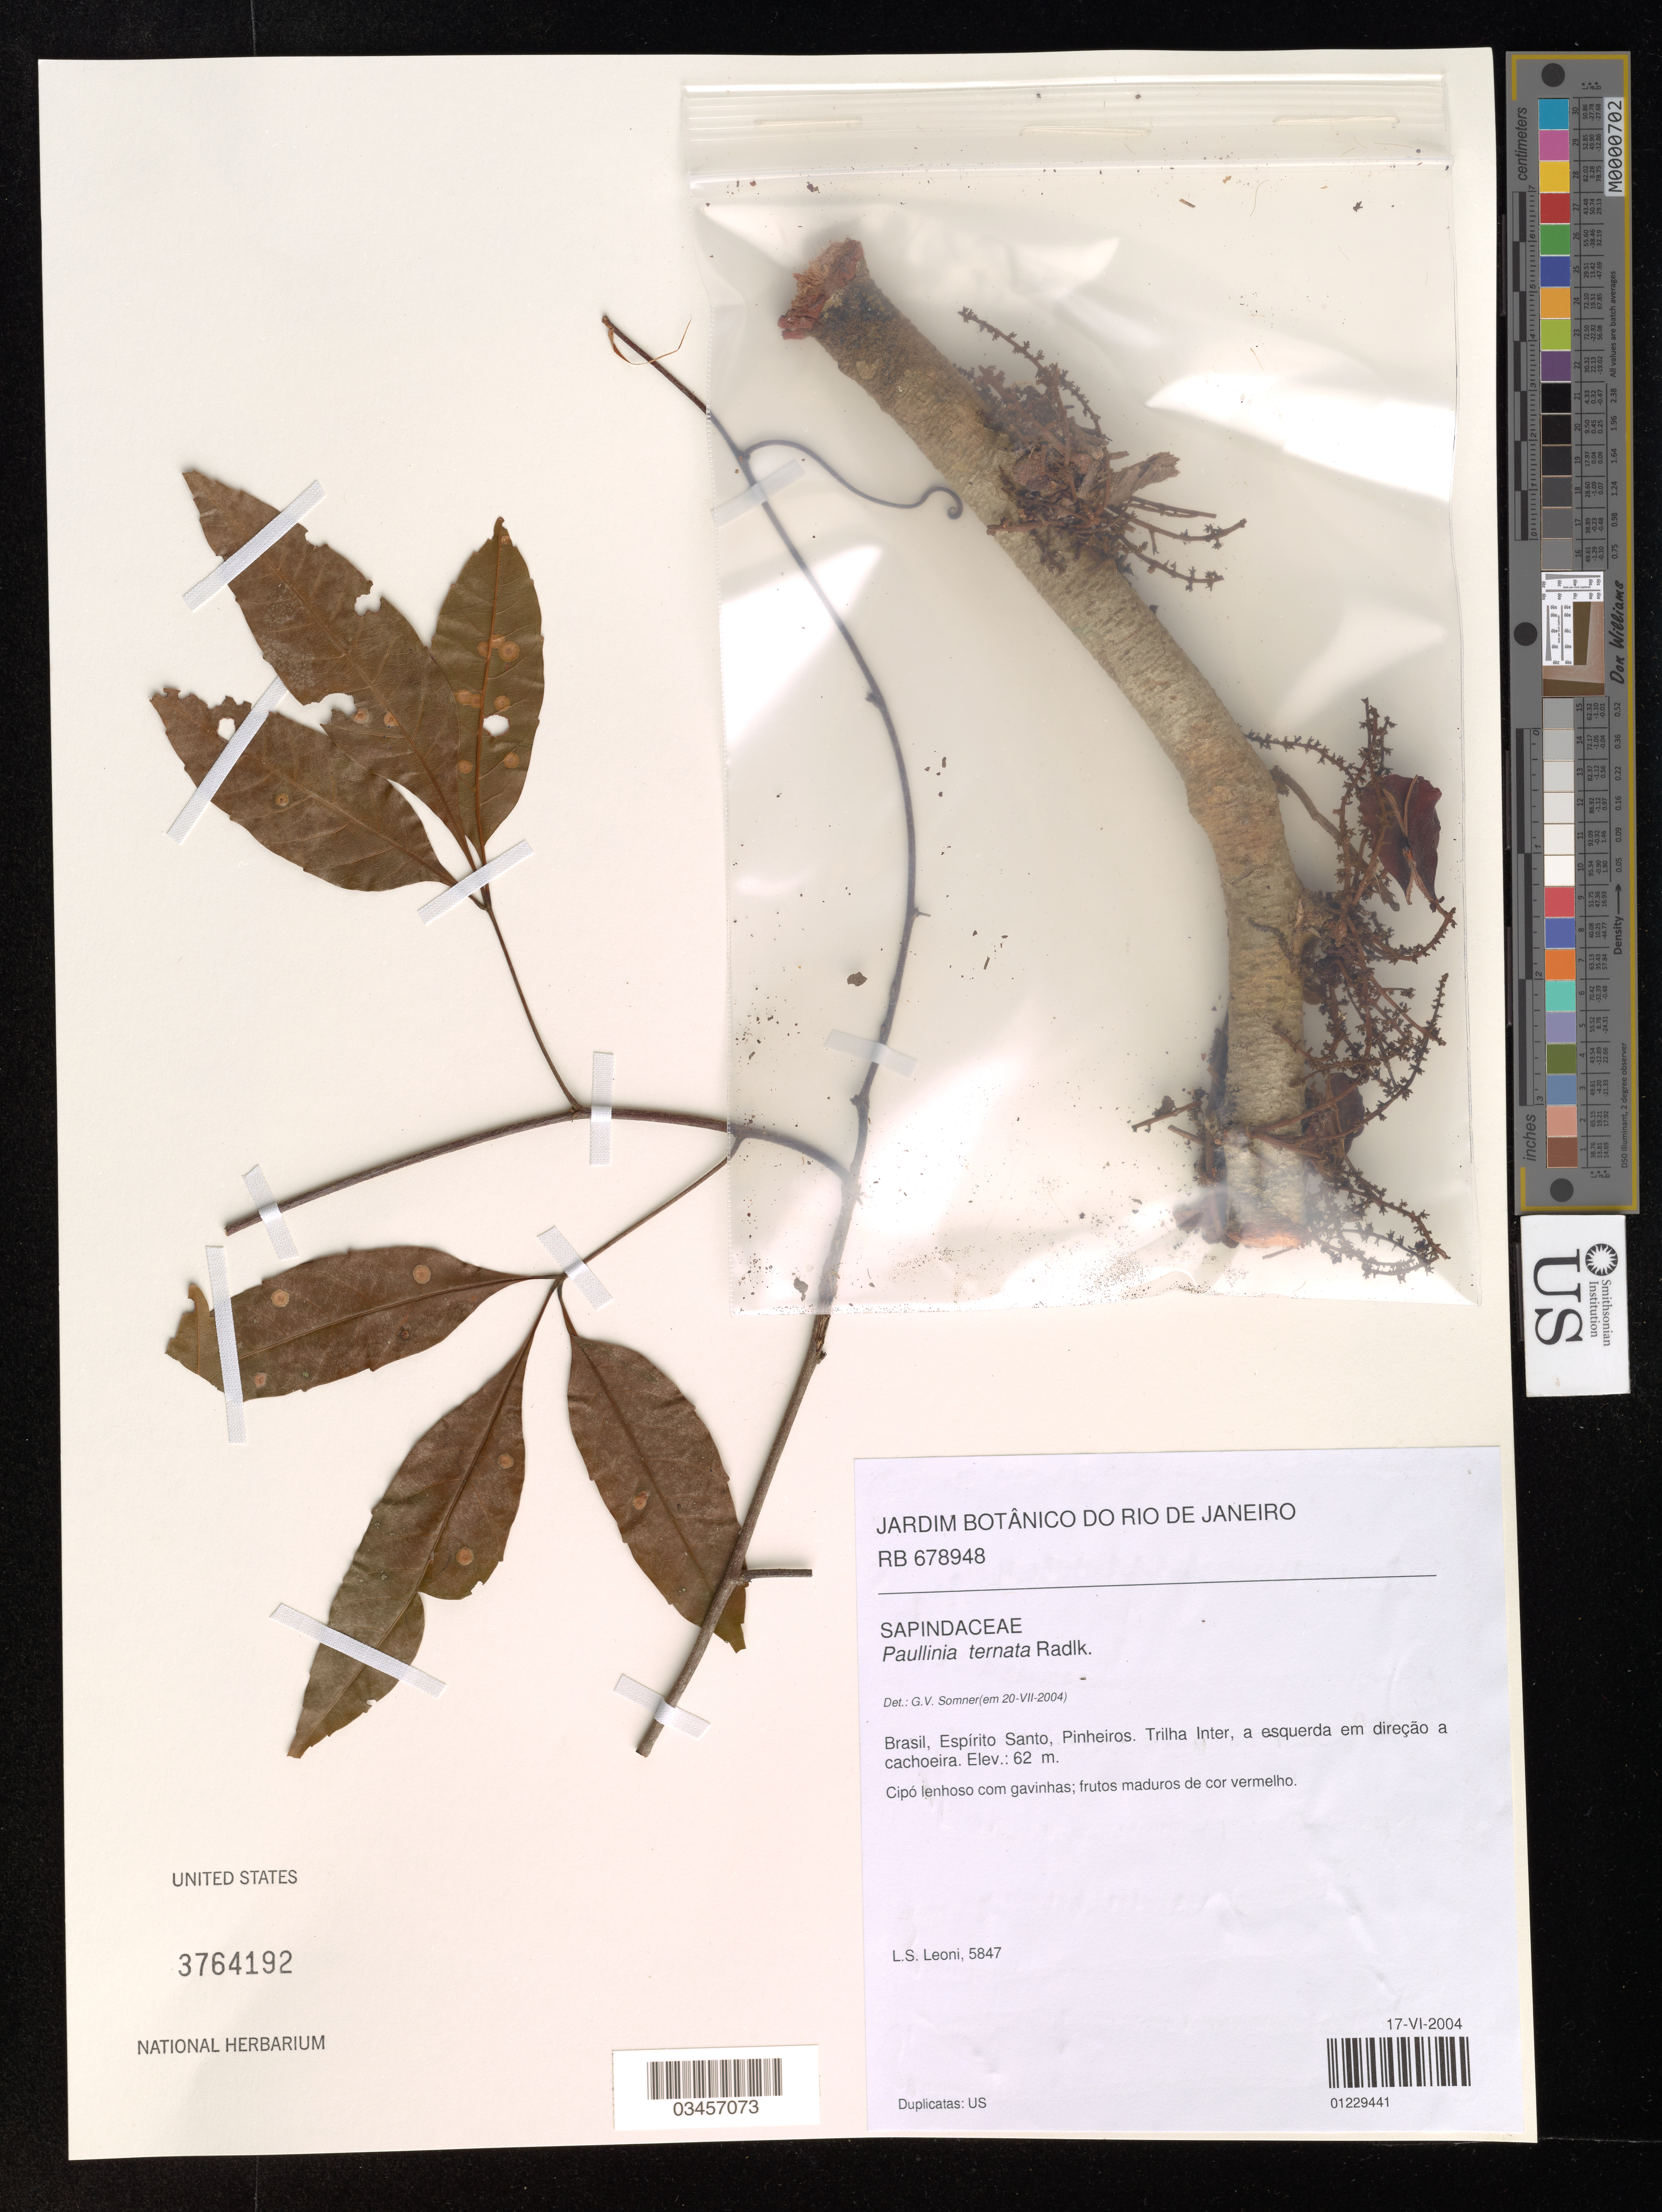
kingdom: Plantae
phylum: Tracheophyta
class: Magnoliopsida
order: Sapindales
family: Sapindaceae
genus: Paullinia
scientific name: Paullinia ternata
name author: Radlk.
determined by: Somner, G. V.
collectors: L. S. Leoni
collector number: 5847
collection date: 2004-06-17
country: Brazil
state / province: Espirito Santo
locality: Pinheiros. Trilha Inter, a esquerda em direcão a cachoeira.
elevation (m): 62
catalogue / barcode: US 3764192